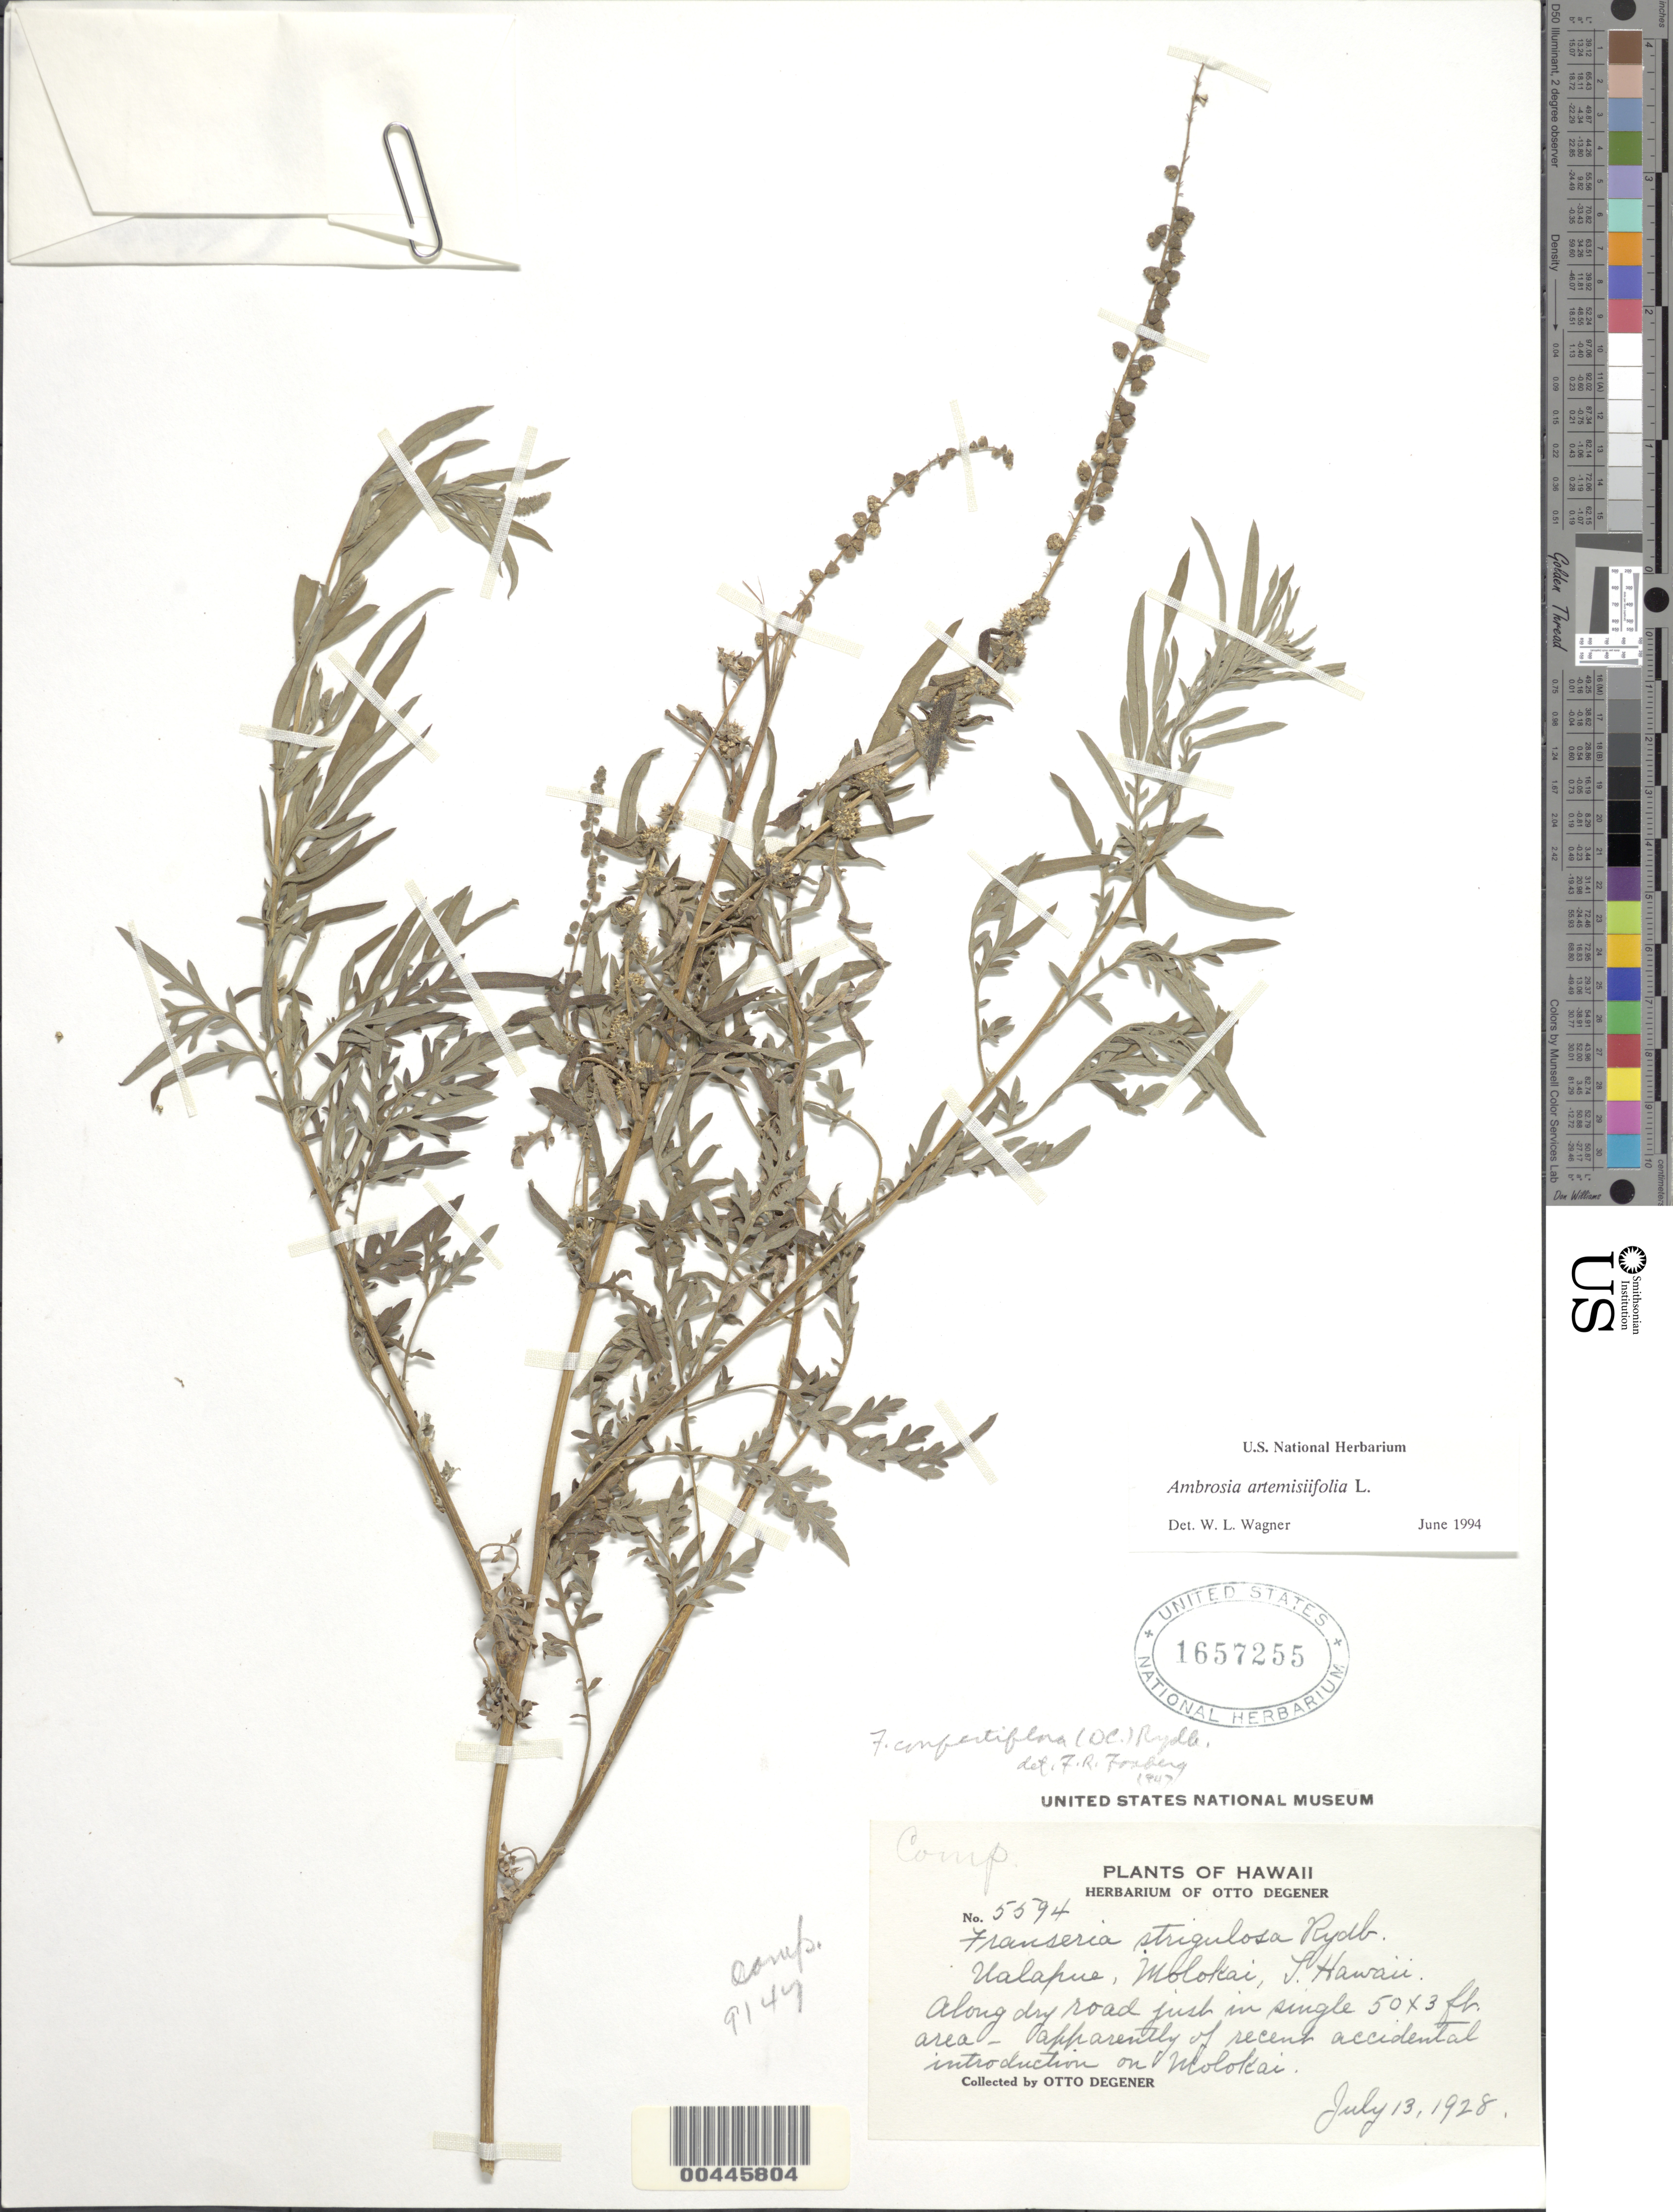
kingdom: Plantae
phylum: Tracheophyta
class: Magnoliopsida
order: Asterales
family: Asteraceae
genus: Ambrosia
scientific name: Ambrosia artemisiifolia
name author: L.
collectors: O. Degener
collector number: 5594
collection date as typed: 13 Jul 1928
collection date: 1928-07-13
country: United States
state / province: Hawaii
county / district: Maui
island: Moloka'i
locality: Ualapue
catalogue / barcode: US 1657255